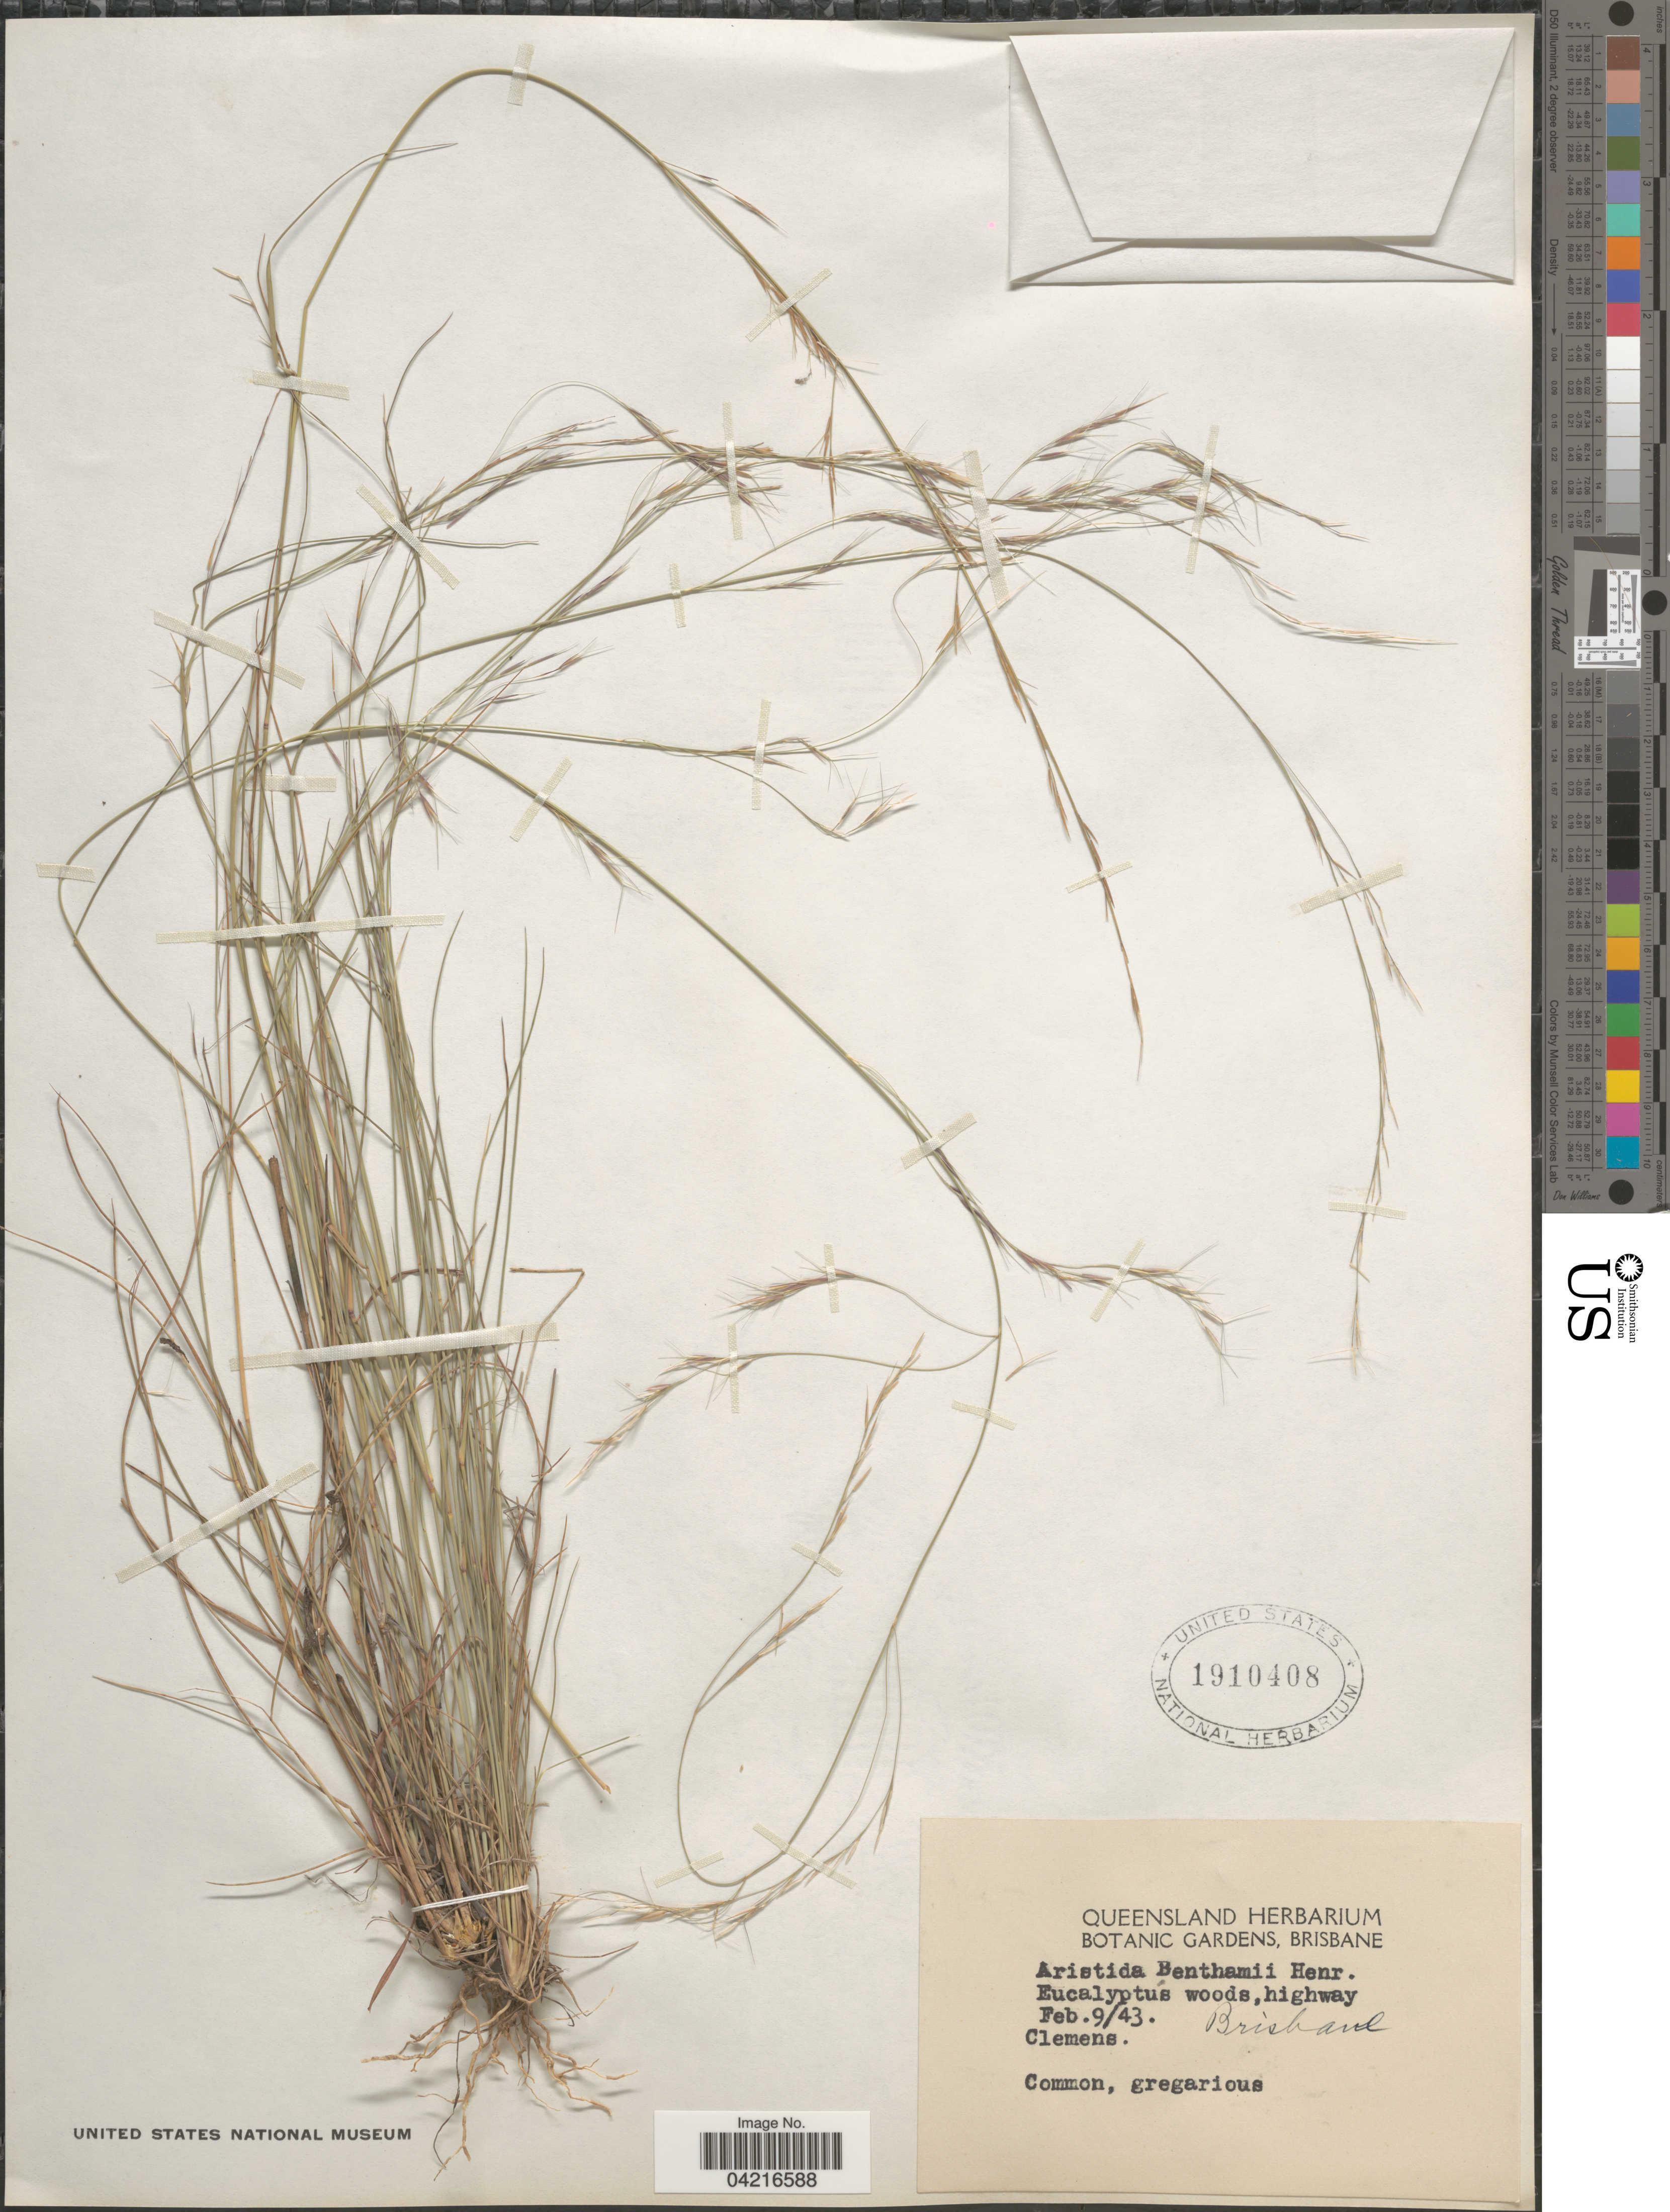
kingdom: Plantae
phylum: Tracheophyta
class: Liliopsida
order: Poales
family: Poaceae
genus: Aristida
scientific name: Aristida benthamii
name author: Henr.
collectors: -. Clemens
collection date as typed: Transcribed d/m/y: 9/2/43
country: Australia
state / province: Queensland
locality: Highway.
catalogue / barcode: US 1910408